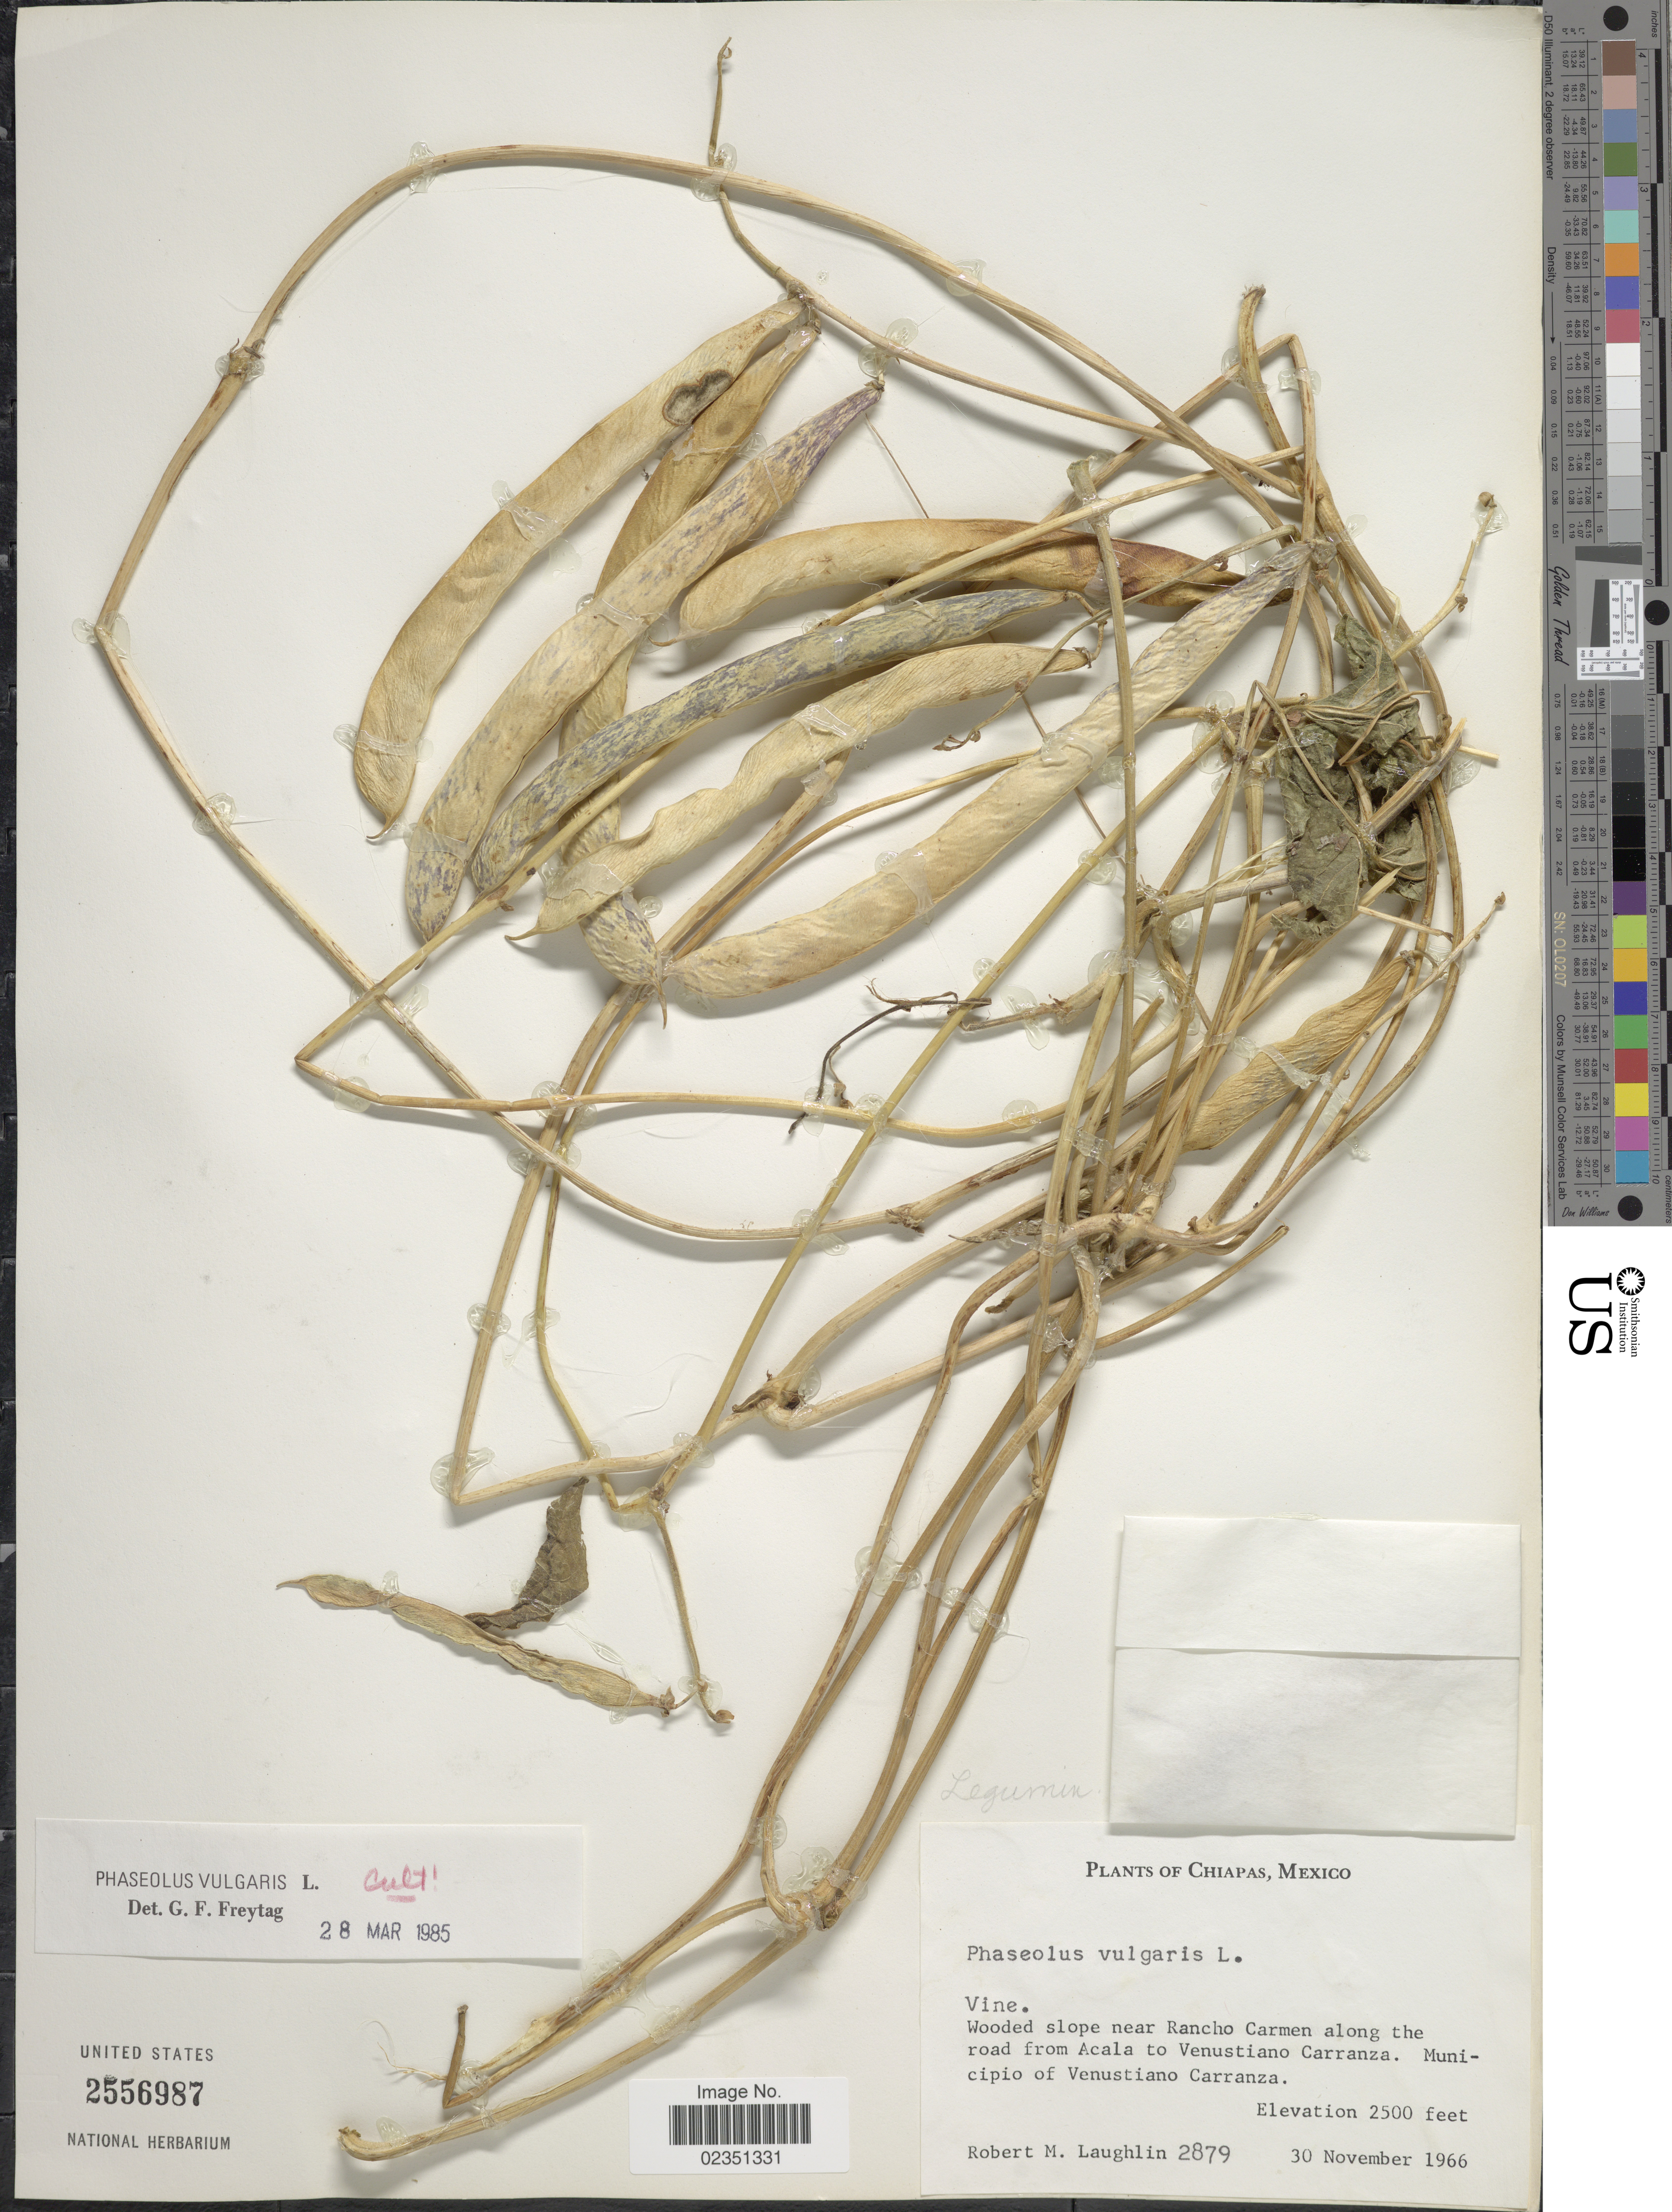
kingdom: Plantae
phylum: Tracheophyta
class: Magnoliopsida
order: Fabales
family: Fabaceae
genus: Phaseolus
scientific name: Phaseolus vulgaris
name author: L.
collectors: R. M. Laughlin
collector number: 2879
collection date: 1966-11-30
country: Mexico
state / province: Chiapas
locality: Wooded slope near Rancho Carmen along the road from Acala to Venustiano Carranza, Municipio of Venustiano Carranza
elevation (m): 762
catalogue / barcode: US 2556987